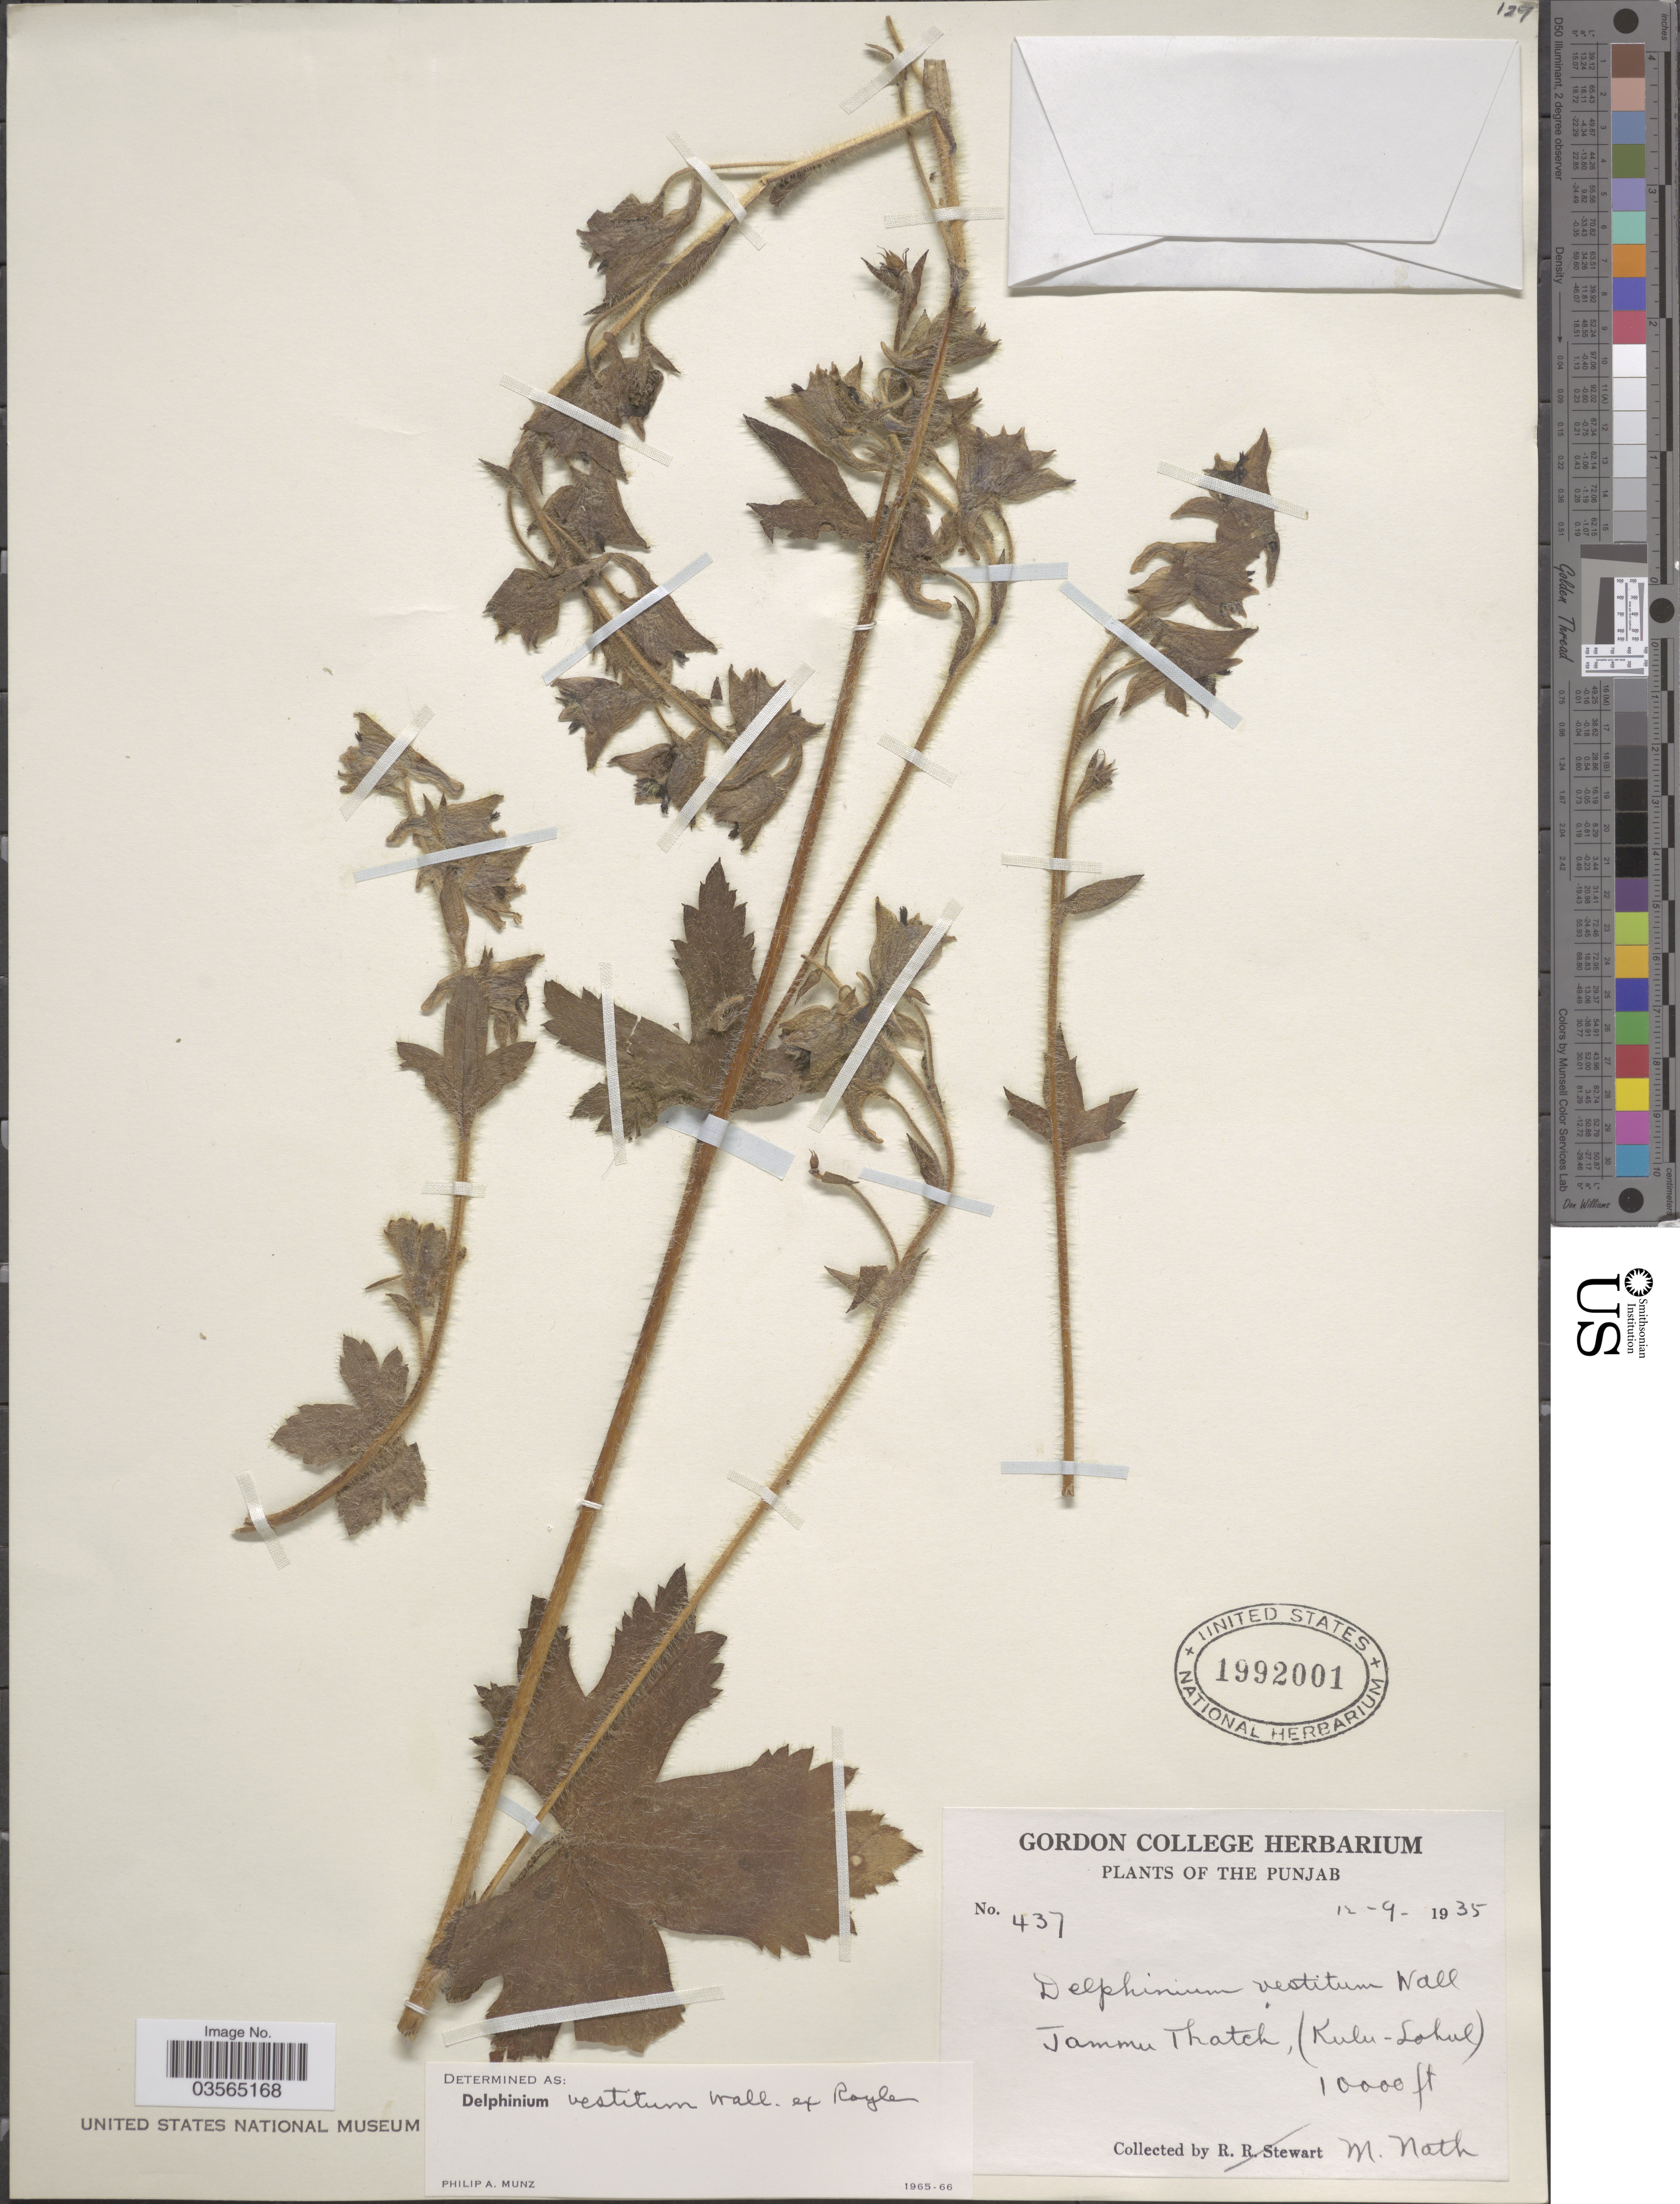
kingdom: Plantae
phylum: Tracheophyta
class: Magnoliopsida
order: Ranunculales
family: Ranunculaceae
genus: Delphinium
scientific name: Delphinium vestitum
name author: Wall.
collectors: M. Nath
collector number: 437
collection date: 1935-09-12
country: India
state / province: Punjab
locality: Jammu Thatch, (Kulu-Lahul).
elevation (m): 3048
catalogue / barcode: US 1992001